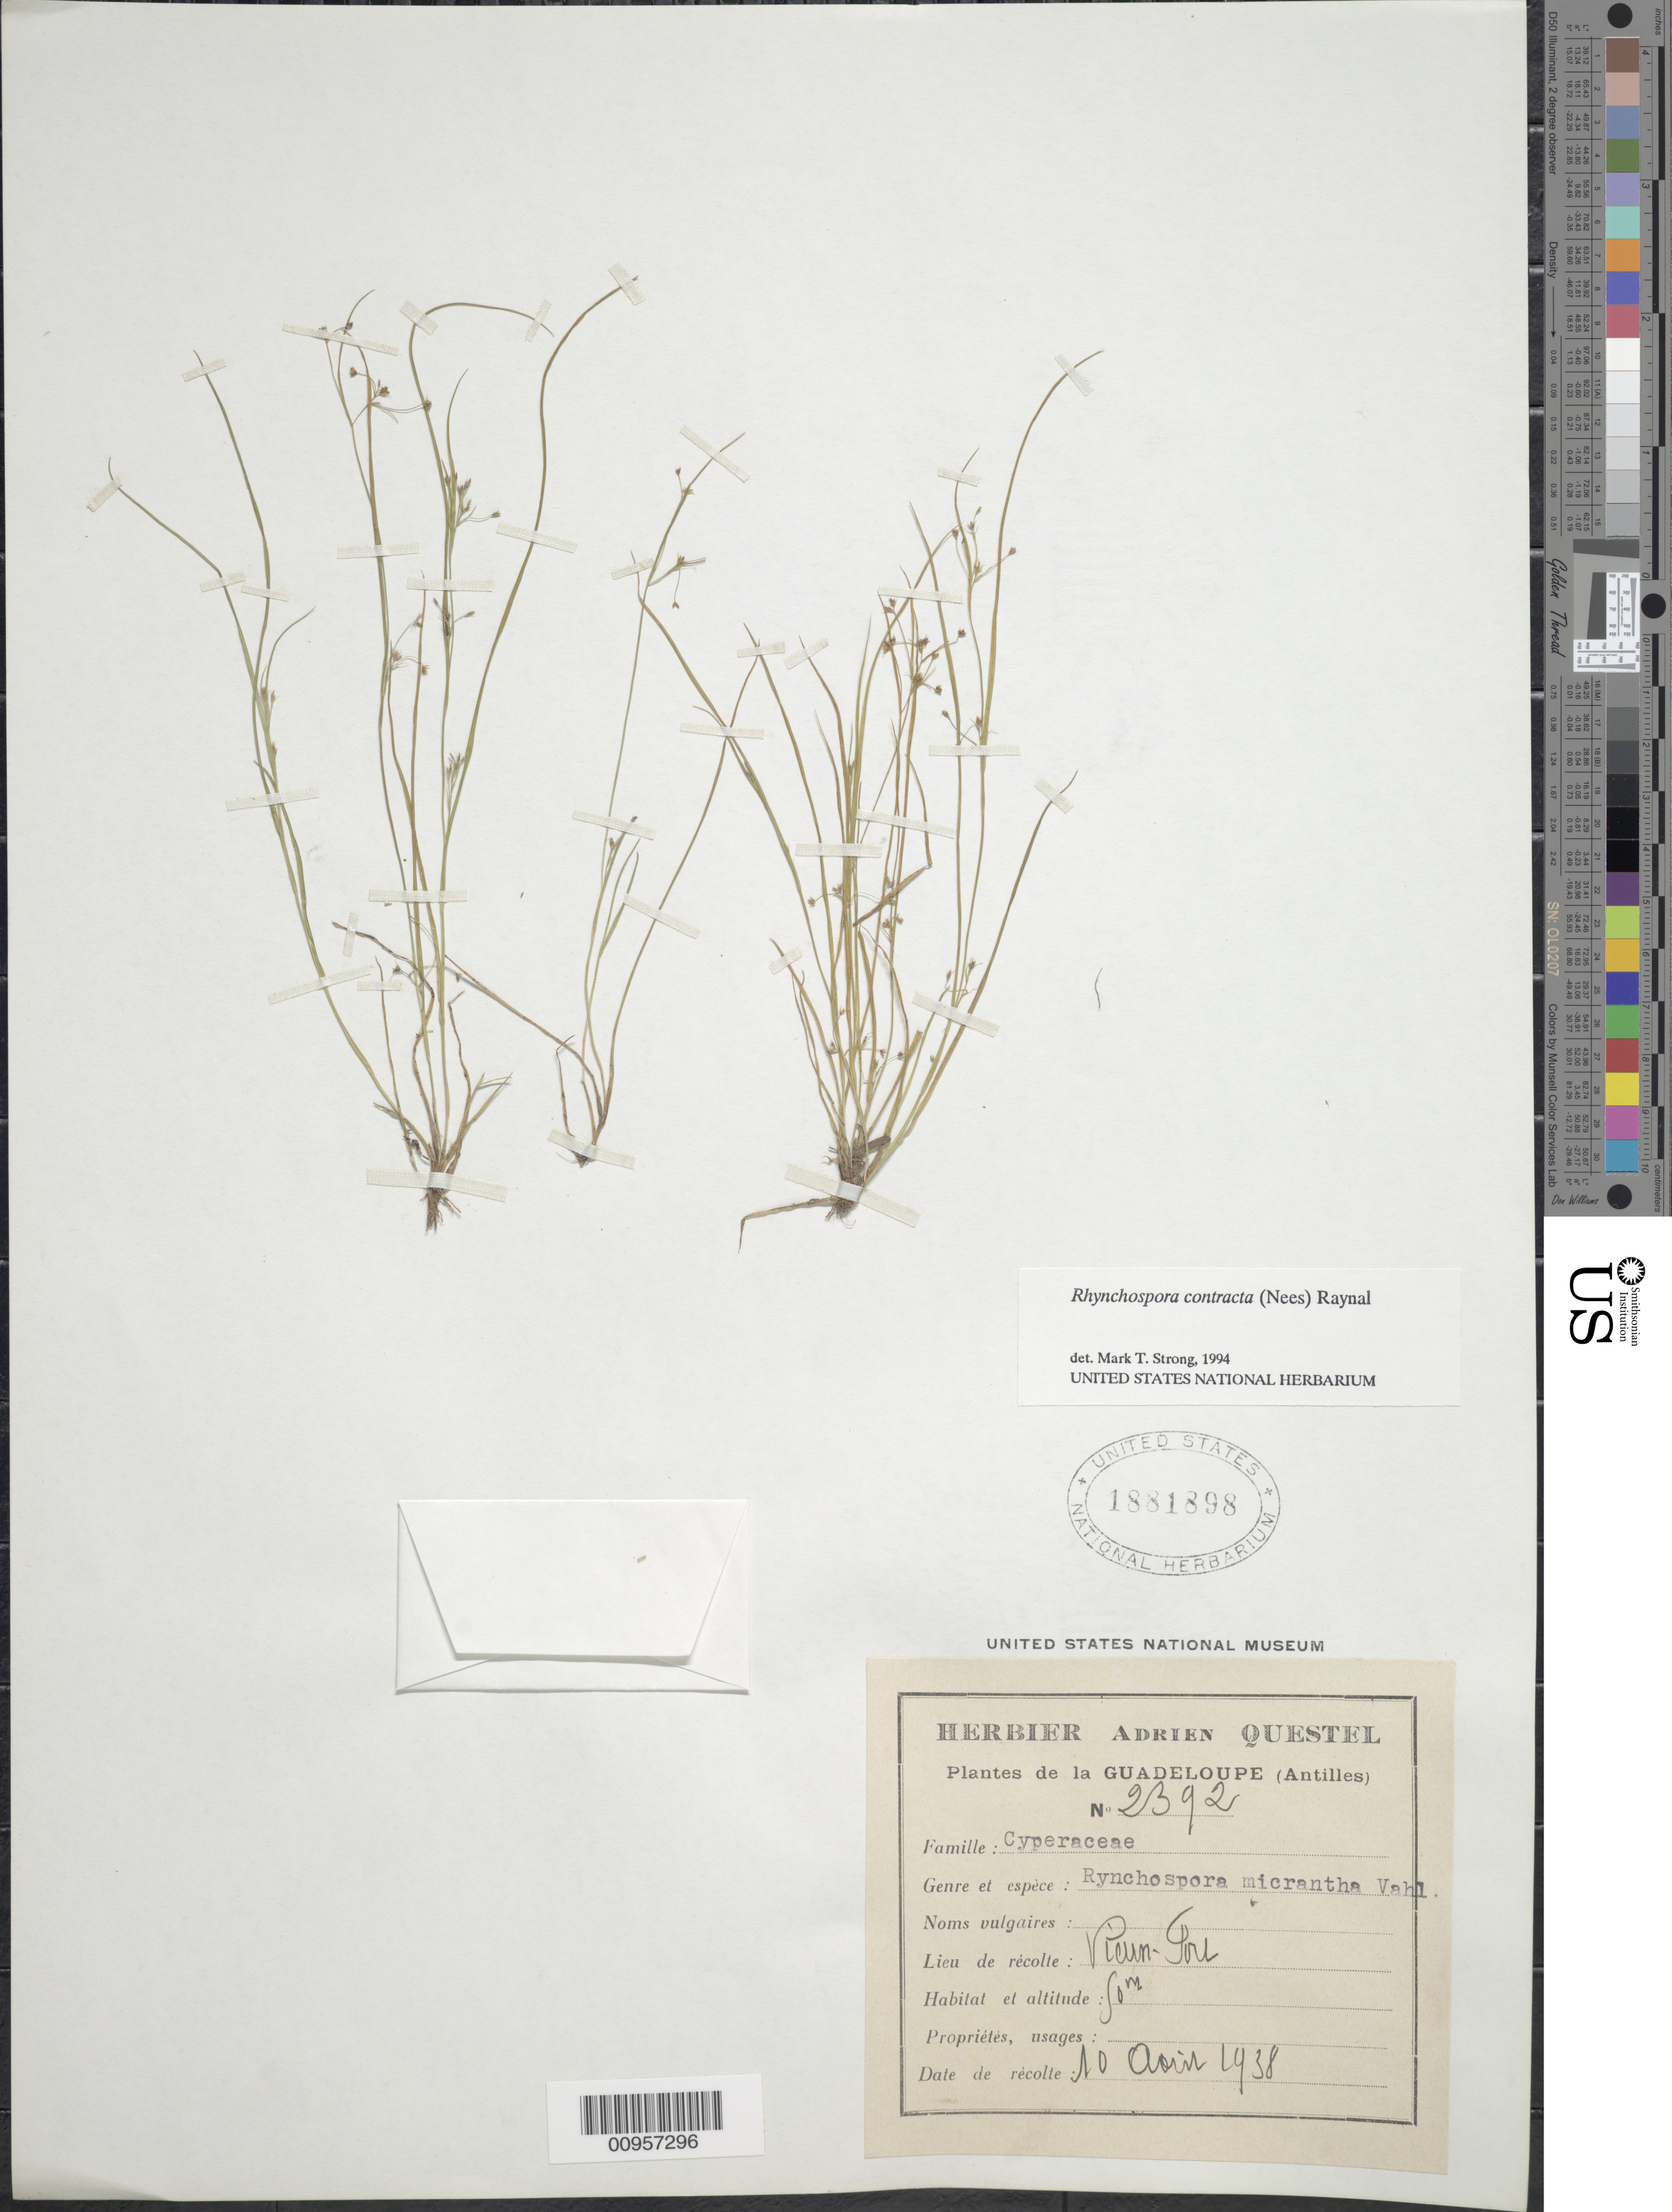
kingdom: Plantae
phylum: Tracheophyta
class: Liliopsida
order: Poales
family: Cyperaceae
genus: Rhynchospora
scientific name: Rhynchospora contracta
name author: (Nees) J. Raynal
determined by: Strong, M. T., (US), Smithsonian Institution - National Museum of Natural History (UNITED STATES)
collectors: A. Questel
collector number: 2392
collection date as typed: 10 Apr 1938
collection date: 1938-04-10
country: Guadeloupe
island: Basse Terre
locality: Vieux Fort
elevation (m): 50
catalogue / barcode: US 1881898